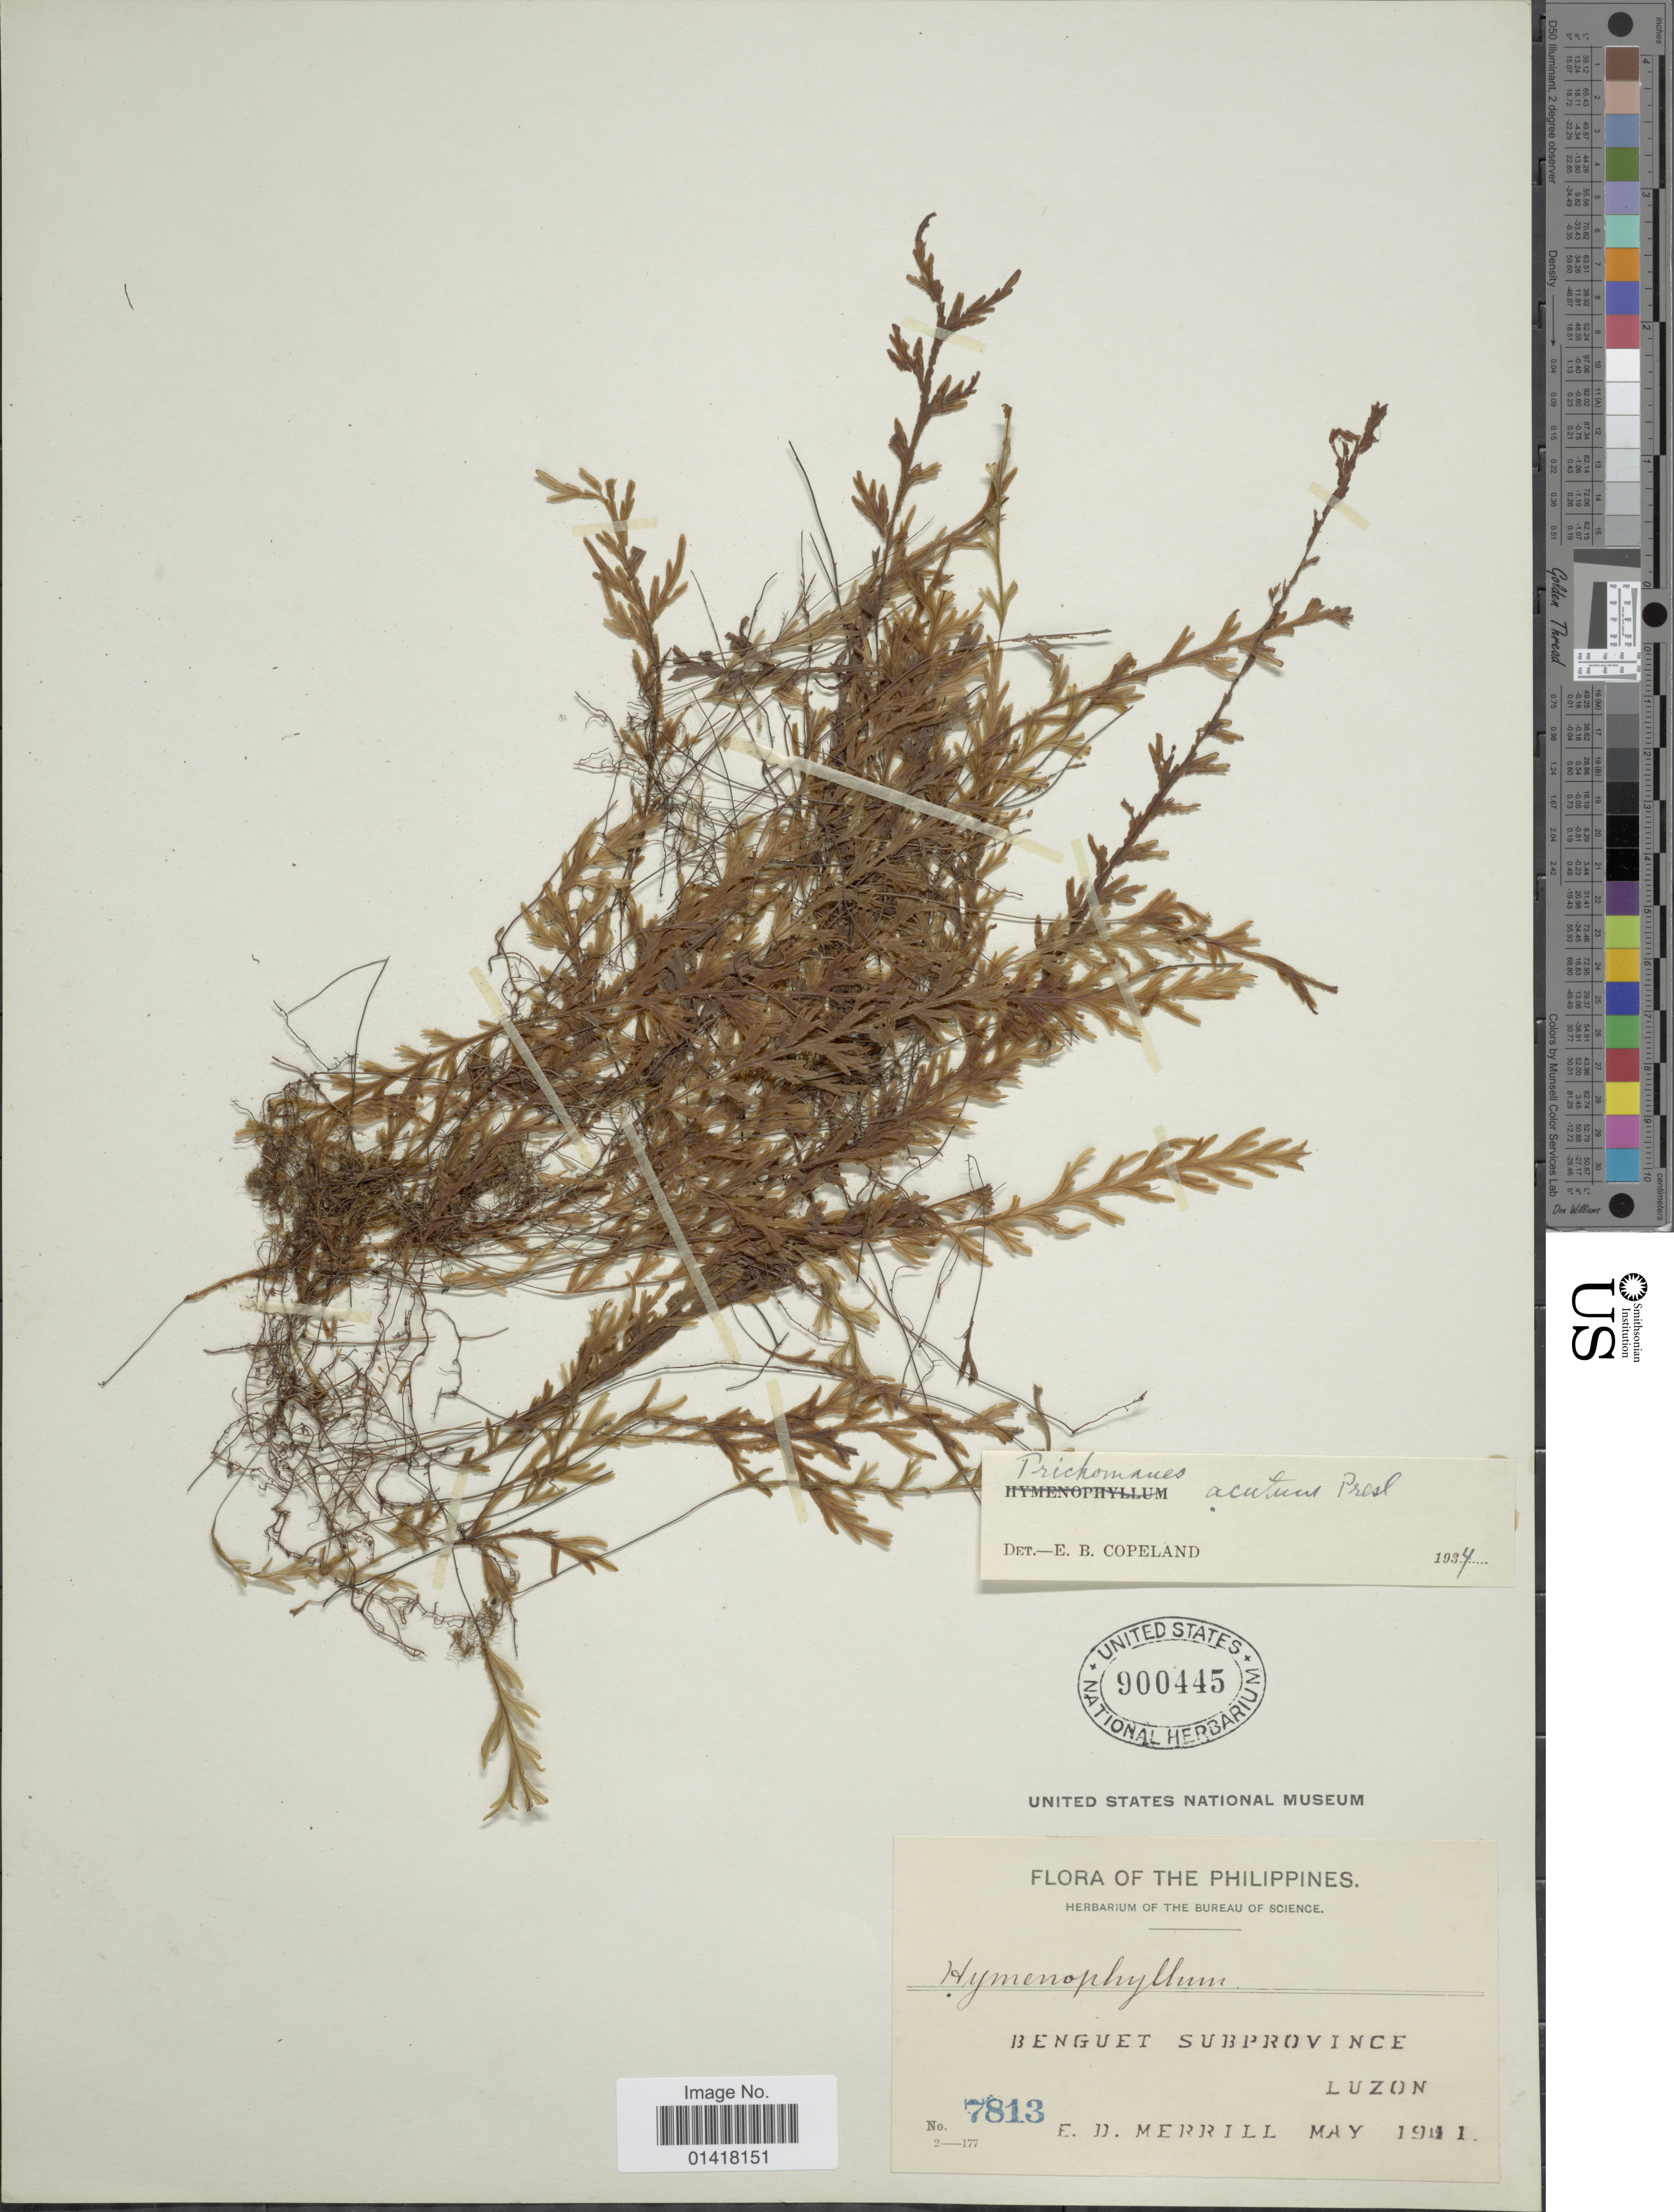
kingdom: Plantae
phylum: Tracheophyta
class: Polypodiopsida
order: Hymenophyllales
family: Hymenophyllaceae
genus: Hymenophyllum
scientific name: Hymenophyllum acutum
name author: (C. Presl) Ebihara & K. Iwats.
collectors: E. D. Merrill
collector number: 7813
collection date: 1911-05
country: Philippines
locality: Benguet Subprovince. Luzon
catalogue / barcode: US 900445